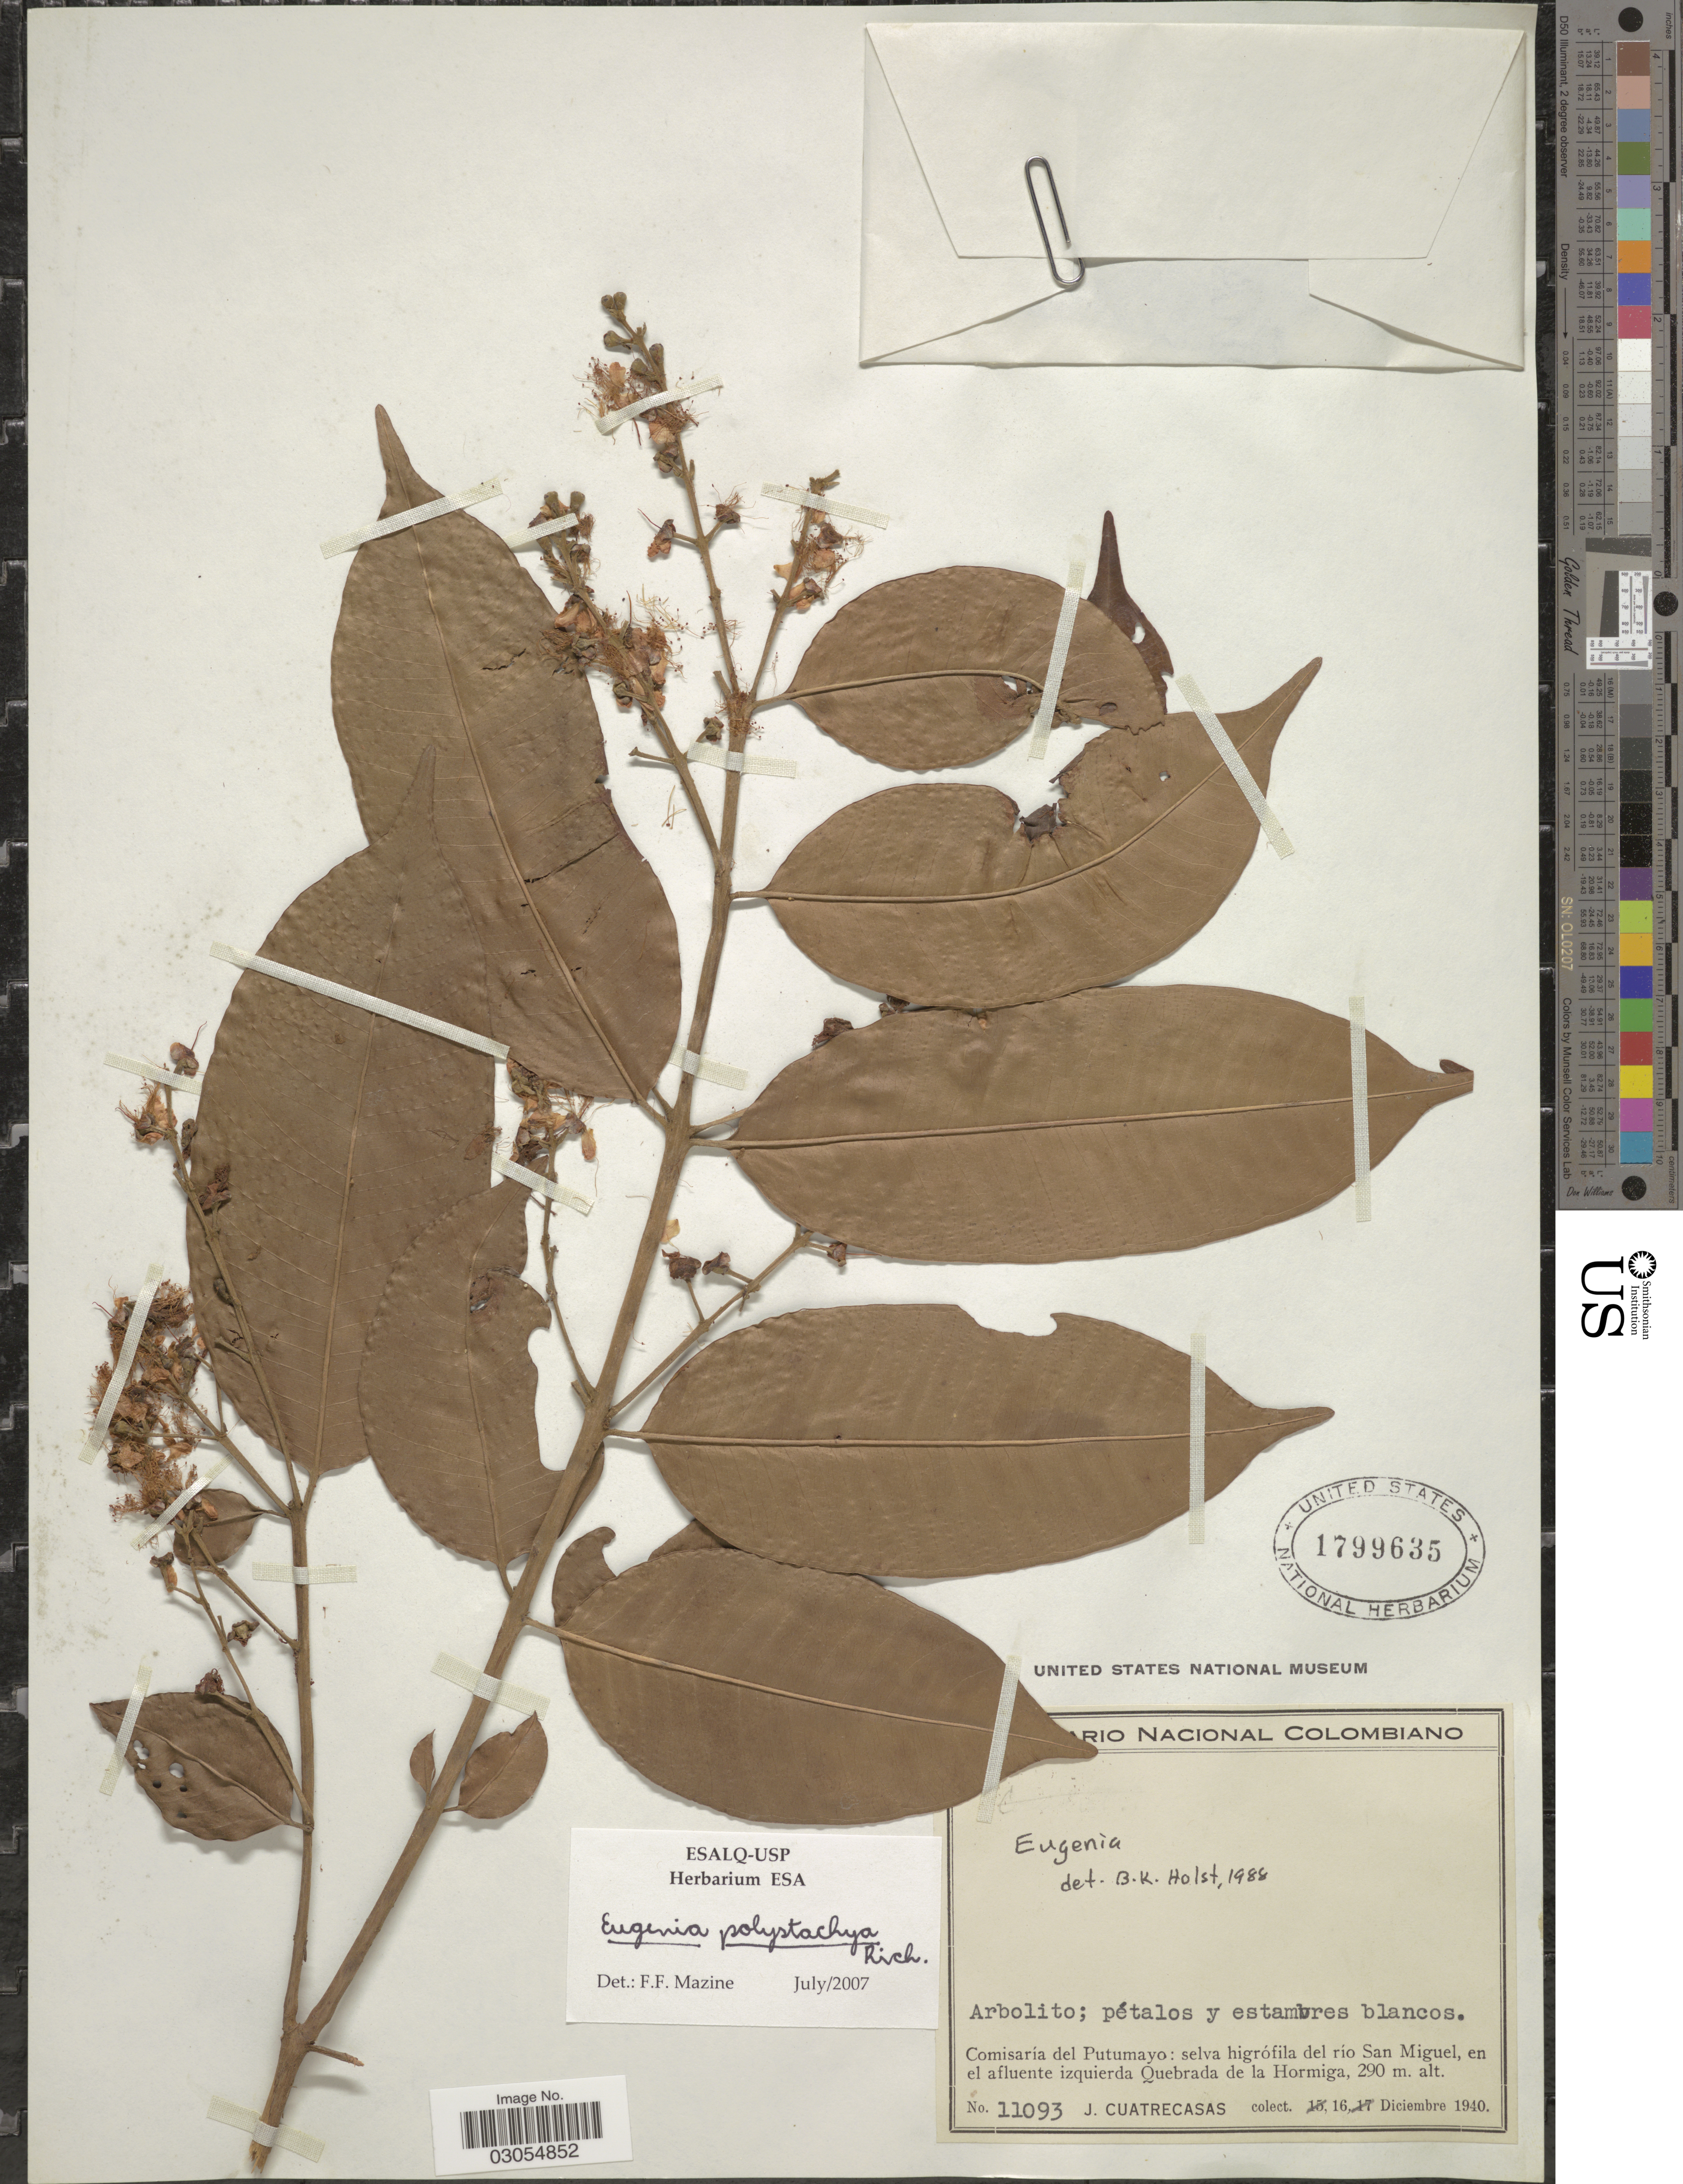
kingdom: Plantae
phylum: Tracheophyta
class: Magnoliopsida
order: Myrtales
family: Myrtaceae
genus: Eugenia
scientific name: Eugenia polystachya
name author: Rich.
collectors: J. Cuatrecasas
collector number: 11093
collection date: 1940-12-16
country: Colombia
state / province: Putumayo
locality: Comisaría del Putumayo: selva higrófila del río Sam Miguel, en el afluente izquierda Quebrada de la Hormiga.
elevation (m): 290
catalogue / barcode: US 1799635